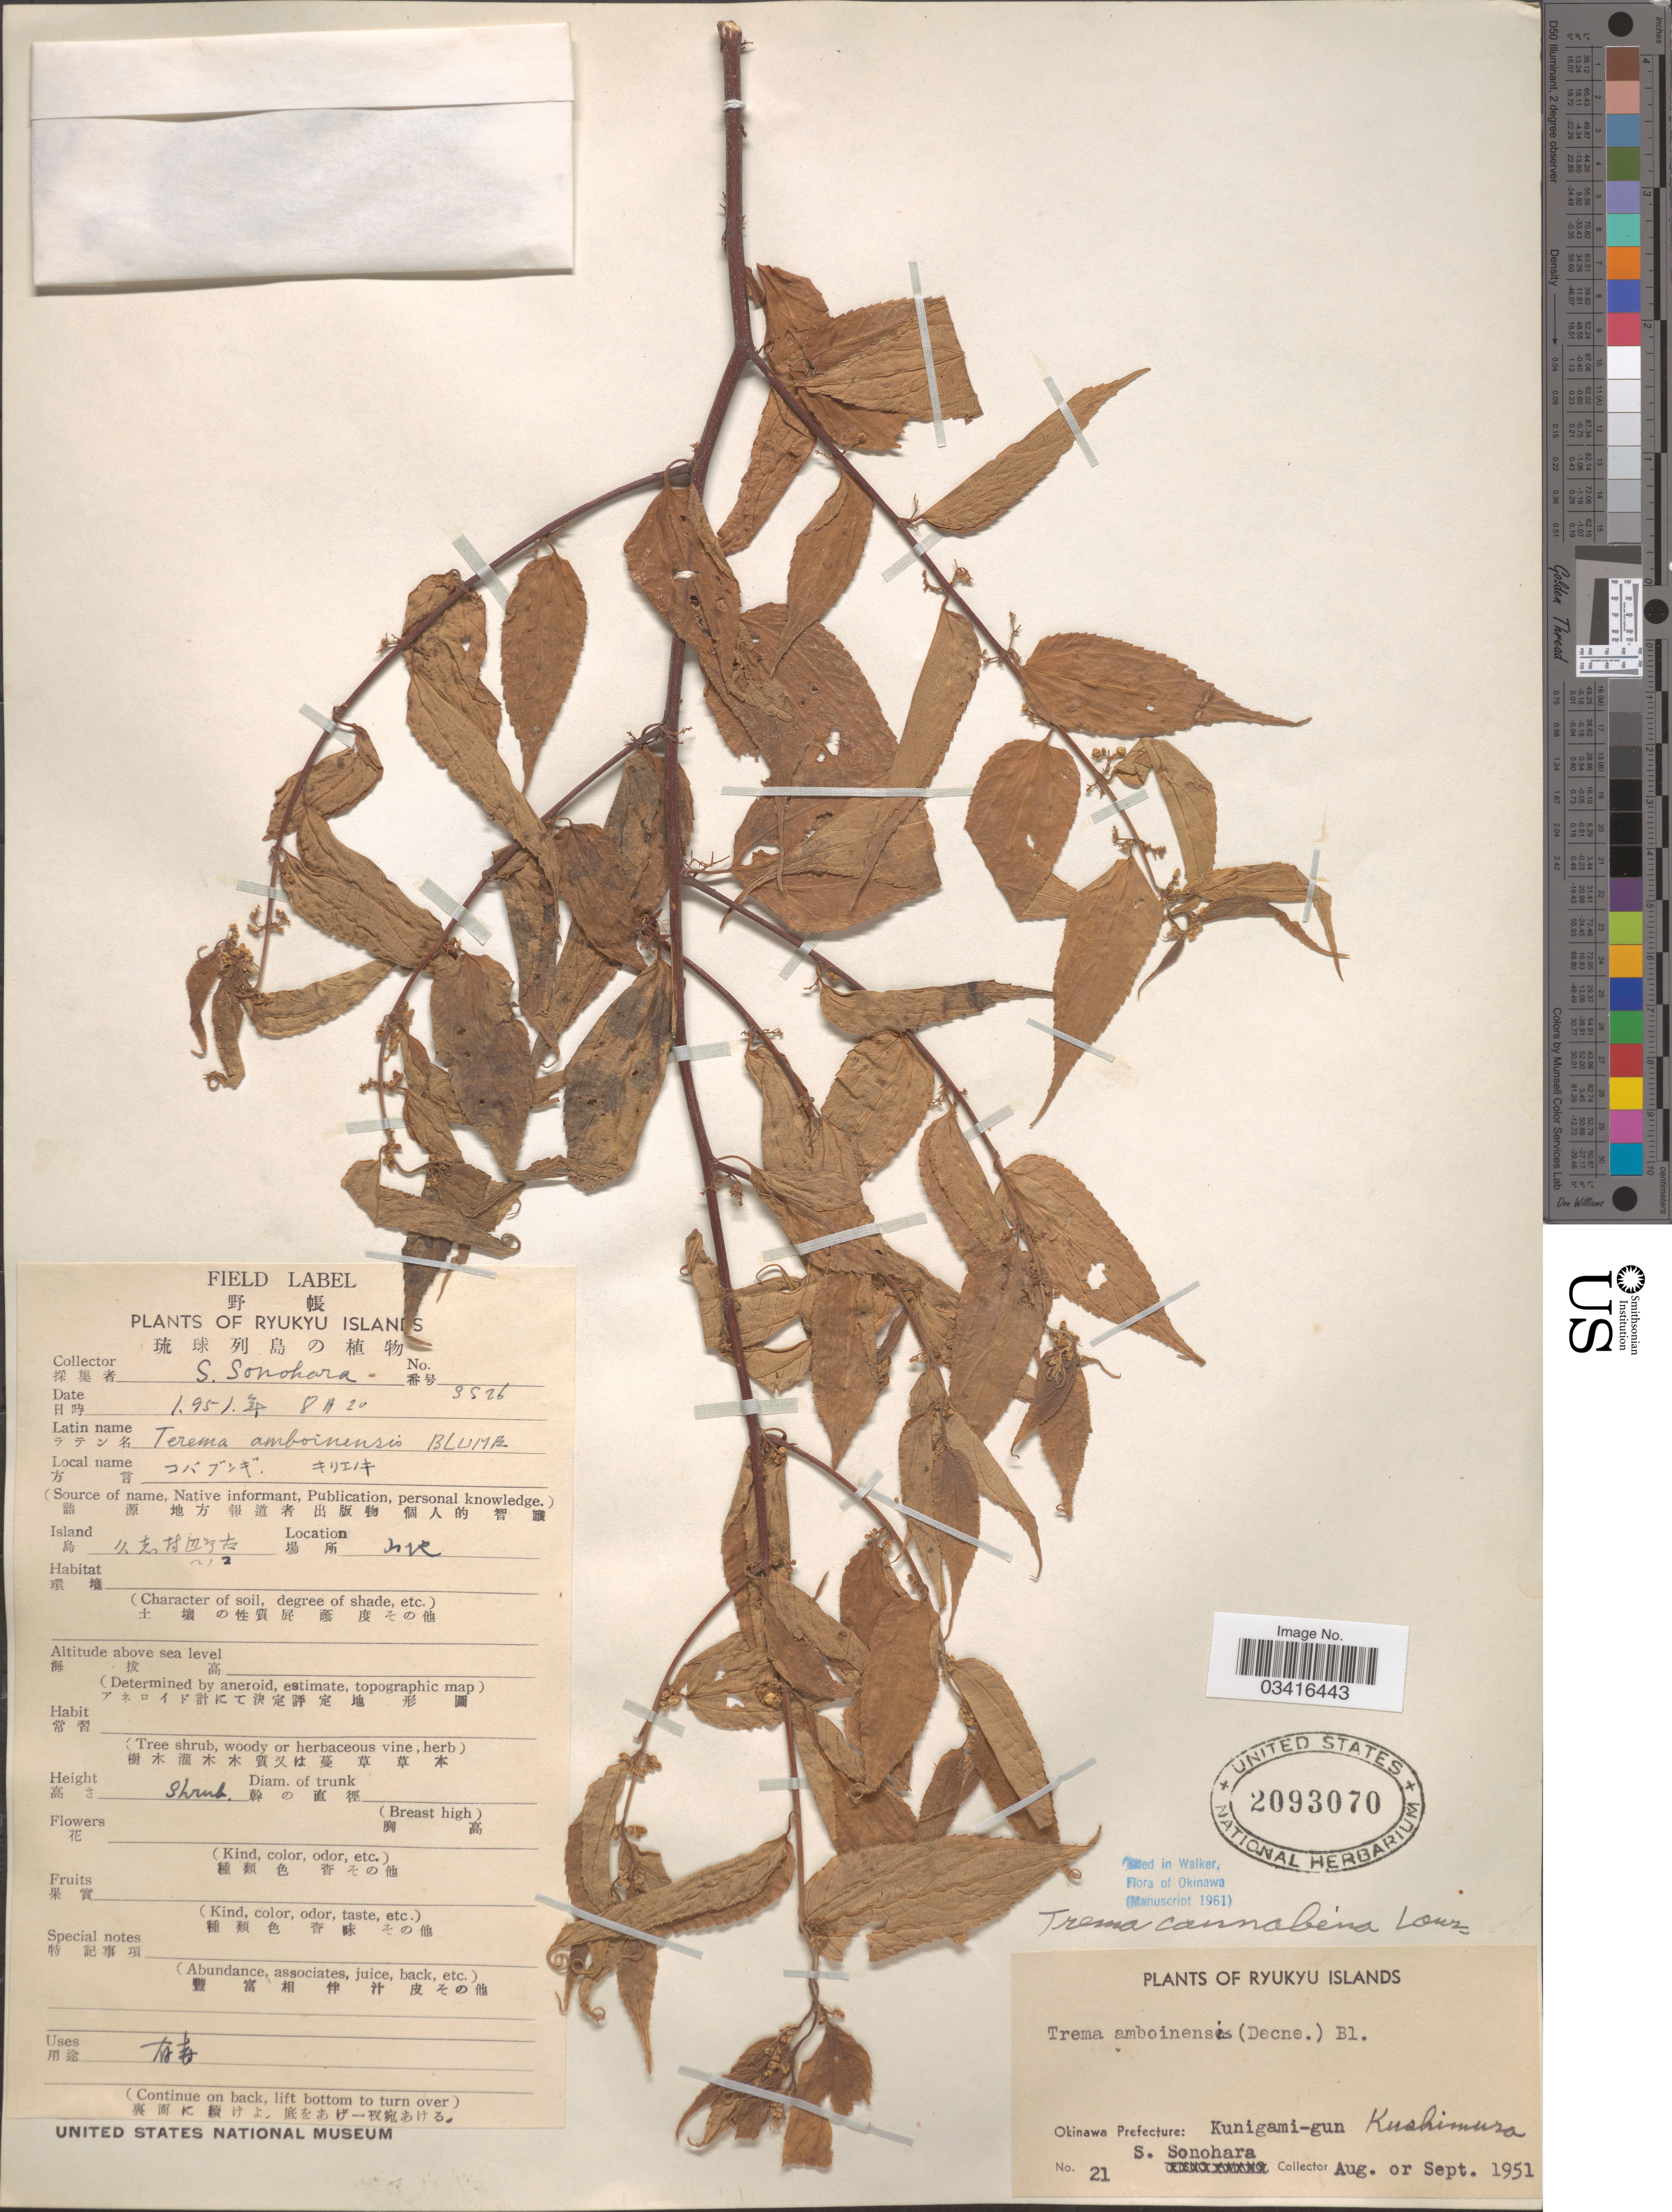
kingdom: Plantae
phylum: Tracheophyta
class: Magnoliopsida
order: Rosales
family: Cannabaceae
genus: Trema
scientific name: Trema cannabina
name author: Lour.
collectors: S. Sonohara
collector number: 9526/21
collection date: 1951-08-20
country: Japan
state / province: Okinawa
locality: Ryukyu Islands. Island X. Okinawa Prefecture: Kunigami-gun. Kushimura.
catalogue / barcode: US 2093070